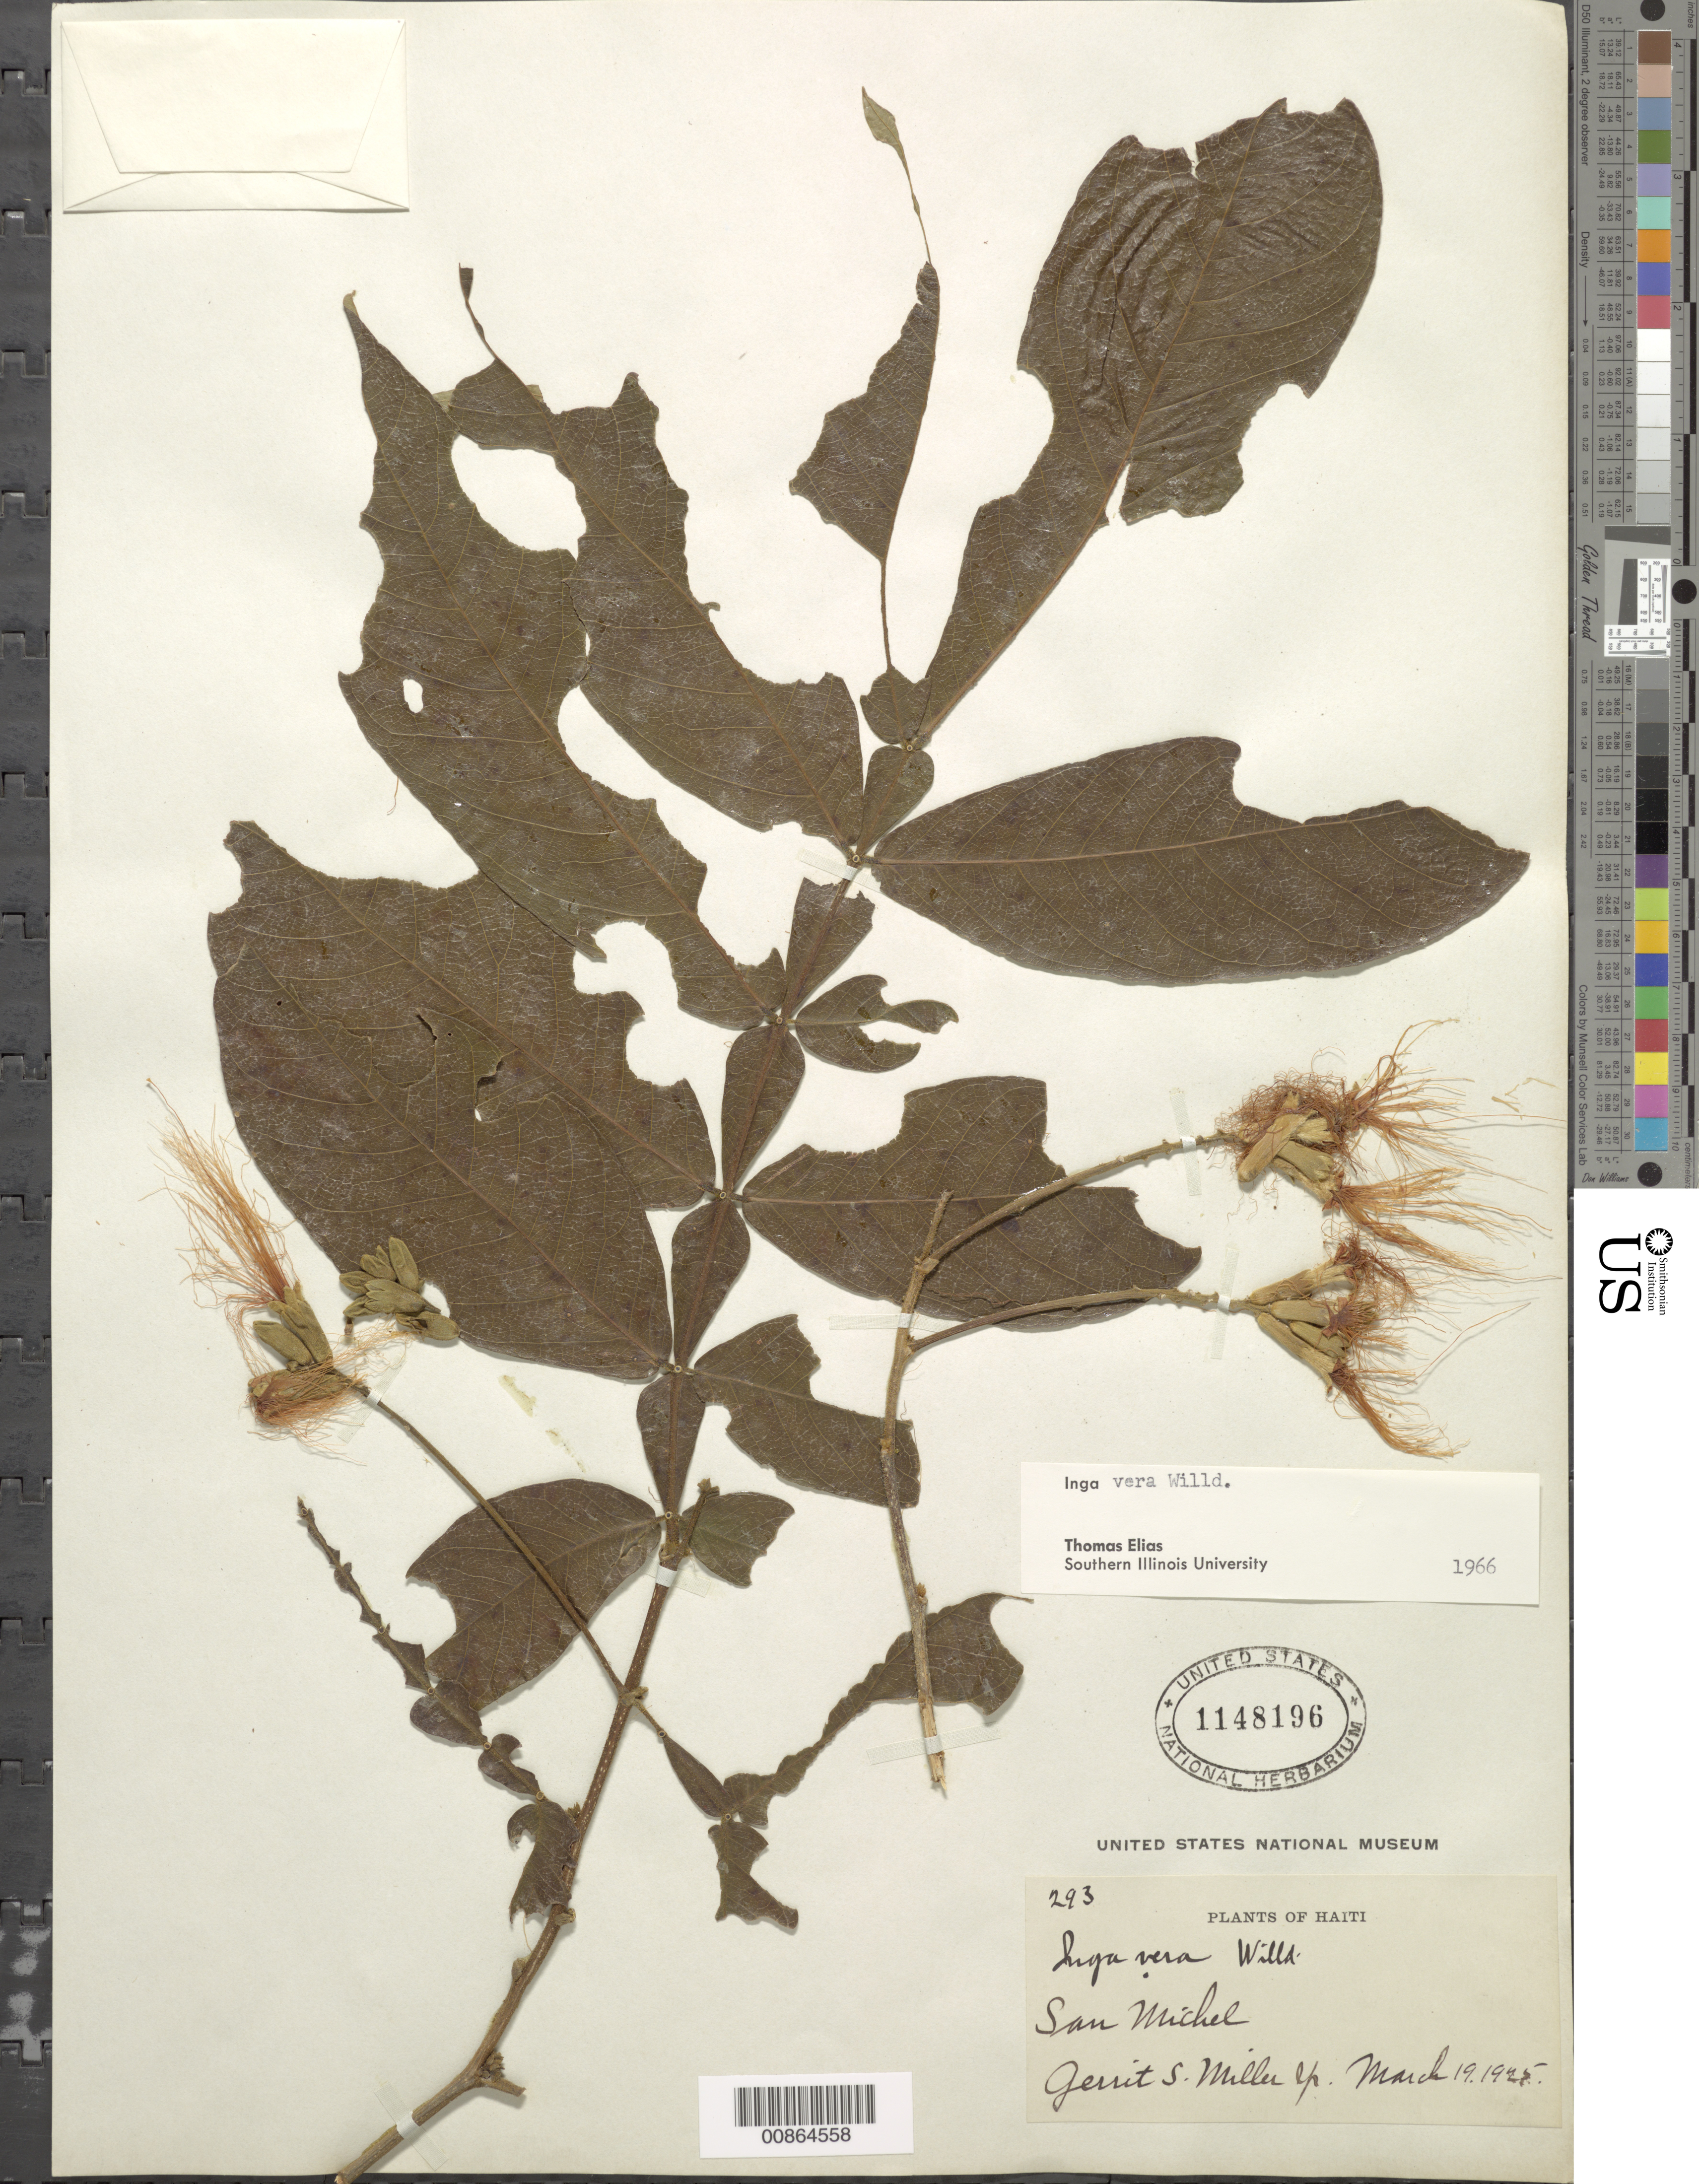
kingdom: Plantae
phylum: Tracheophyta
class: Magnoliopsida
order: Fabales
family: Fabaceae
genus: Inga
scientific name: Inga vera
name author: Willd.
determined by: Elias, T., (SIU), Southern Illinois University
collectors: G. S. Miller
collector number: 293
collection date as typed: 19 Mar 1925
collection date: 1925-03-19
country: Haiti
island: Hispaniola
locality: San Michel.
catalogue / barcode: US 1148196